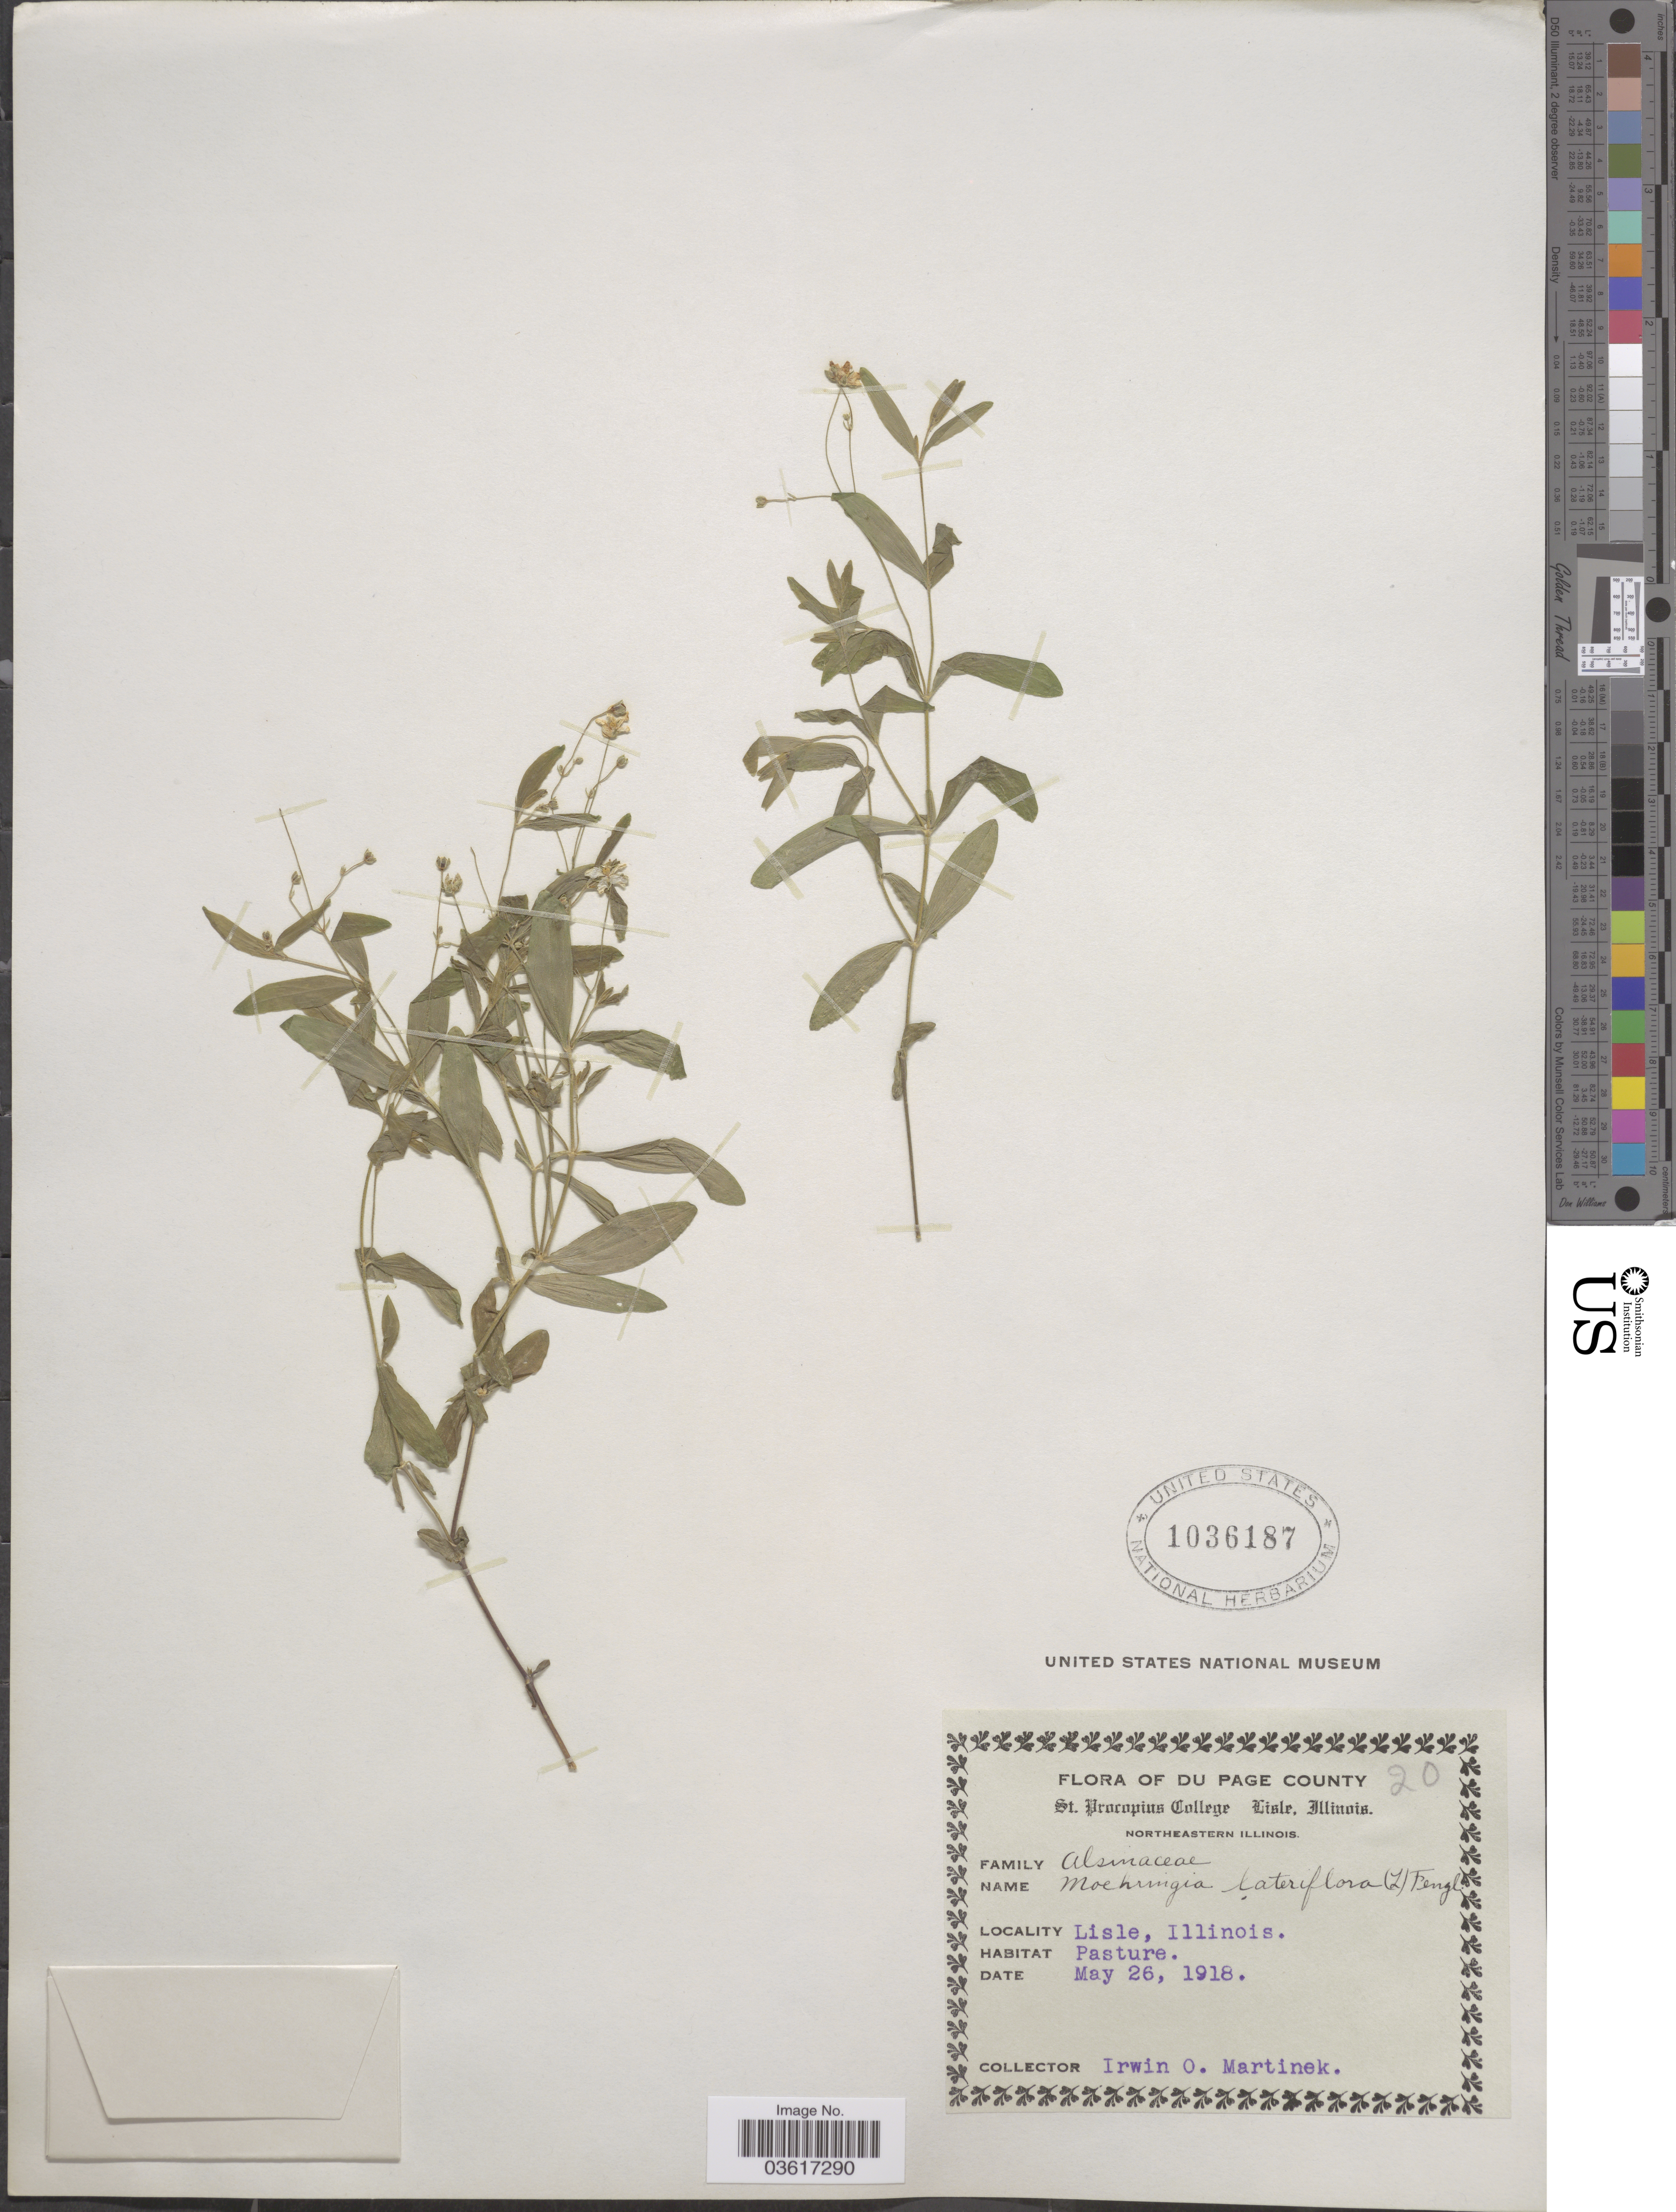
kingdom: Plantae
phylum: Tracheophyta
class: Magnoliopsida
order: Caryophyllales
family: Caryophyllaceae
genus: Moehringia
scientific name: Moehringia lateriflora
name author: (L.) Fenzl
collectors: I. Martinek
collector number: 20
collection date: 1918-05-26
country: United States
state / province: Illinois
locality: Du Page County. Lisle.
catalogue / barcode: US 1036187